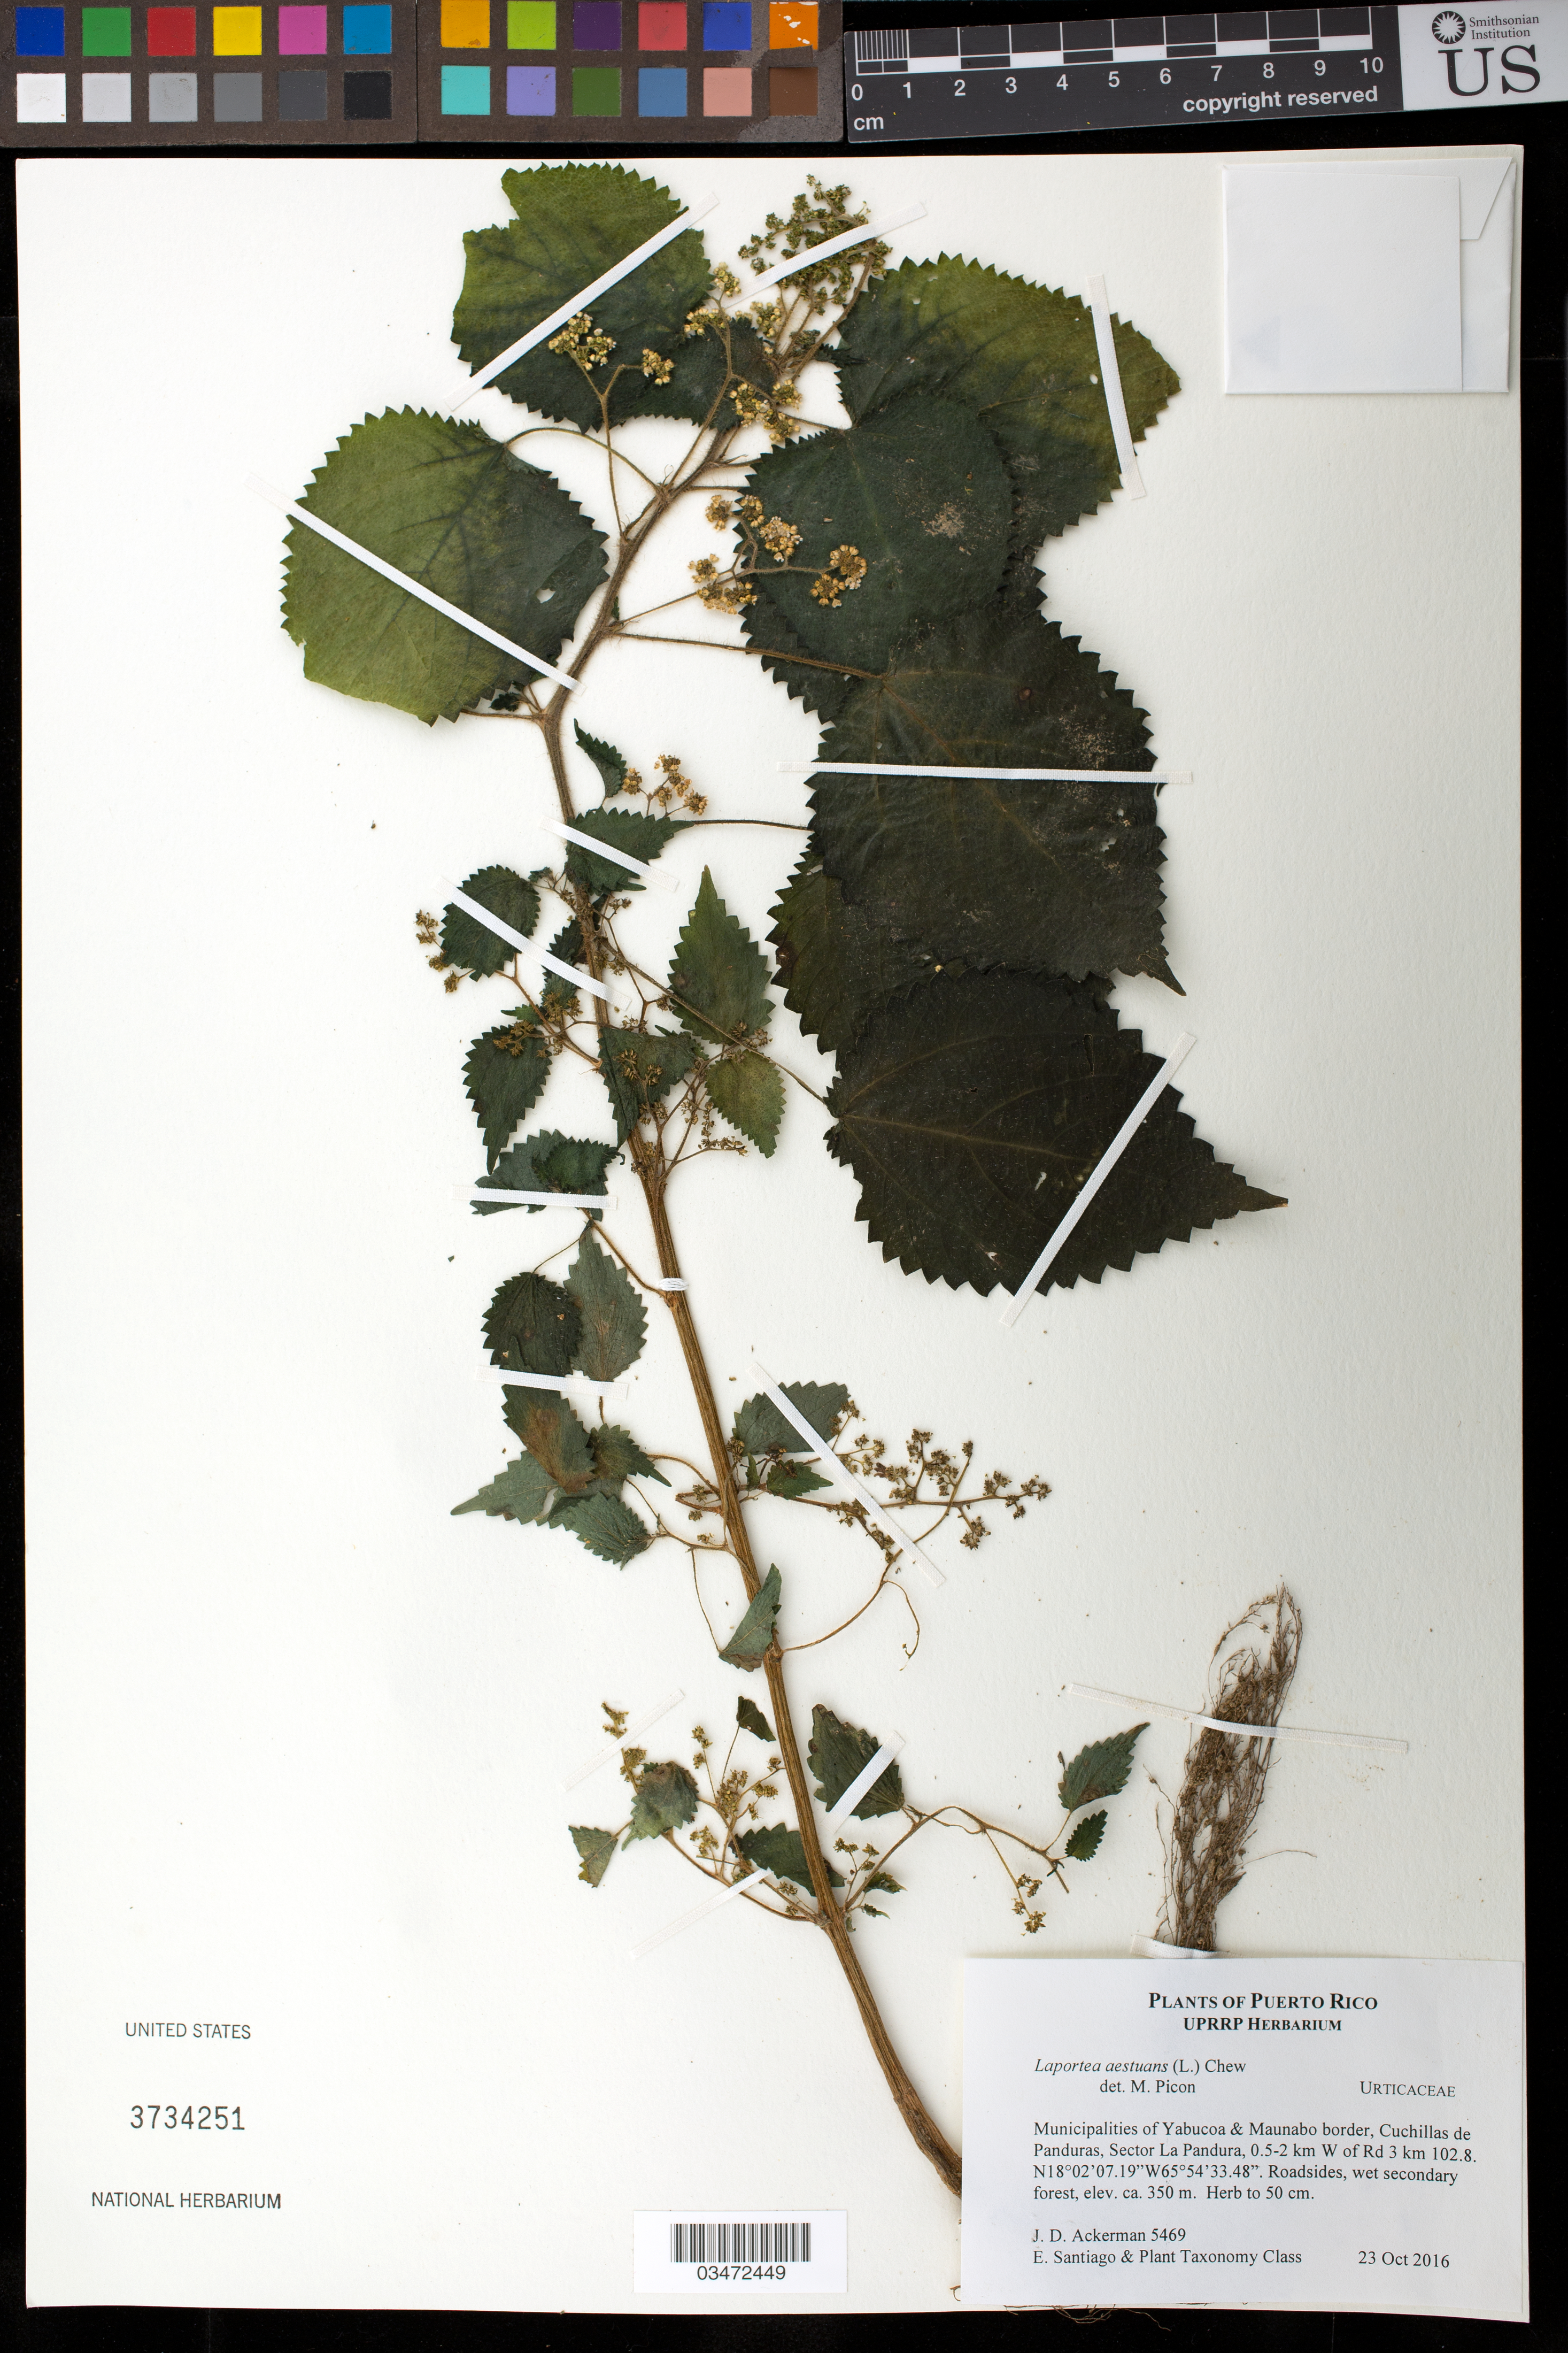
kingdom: Plantae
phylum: Tracheophyta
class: Magnoliopsida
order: Rosales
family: Urticaceae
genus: Laportea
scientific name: Laportea aestuans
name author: (L.) Chew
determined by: Picon, M.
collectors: J. D. Ackerman, E. Santiago & UPR Plant Taxonomy Class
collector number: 5469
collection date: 2016-10-23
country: Puerto Rico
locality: Mun. Yabucoa and Maunabo border, Cuchillas de Pandduras, Sector La Pandura, 0.5-2 km W of Highway 3 km 102.8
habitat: Roadsides, wet secondary forest.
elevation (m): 350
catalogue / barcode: US 3734251